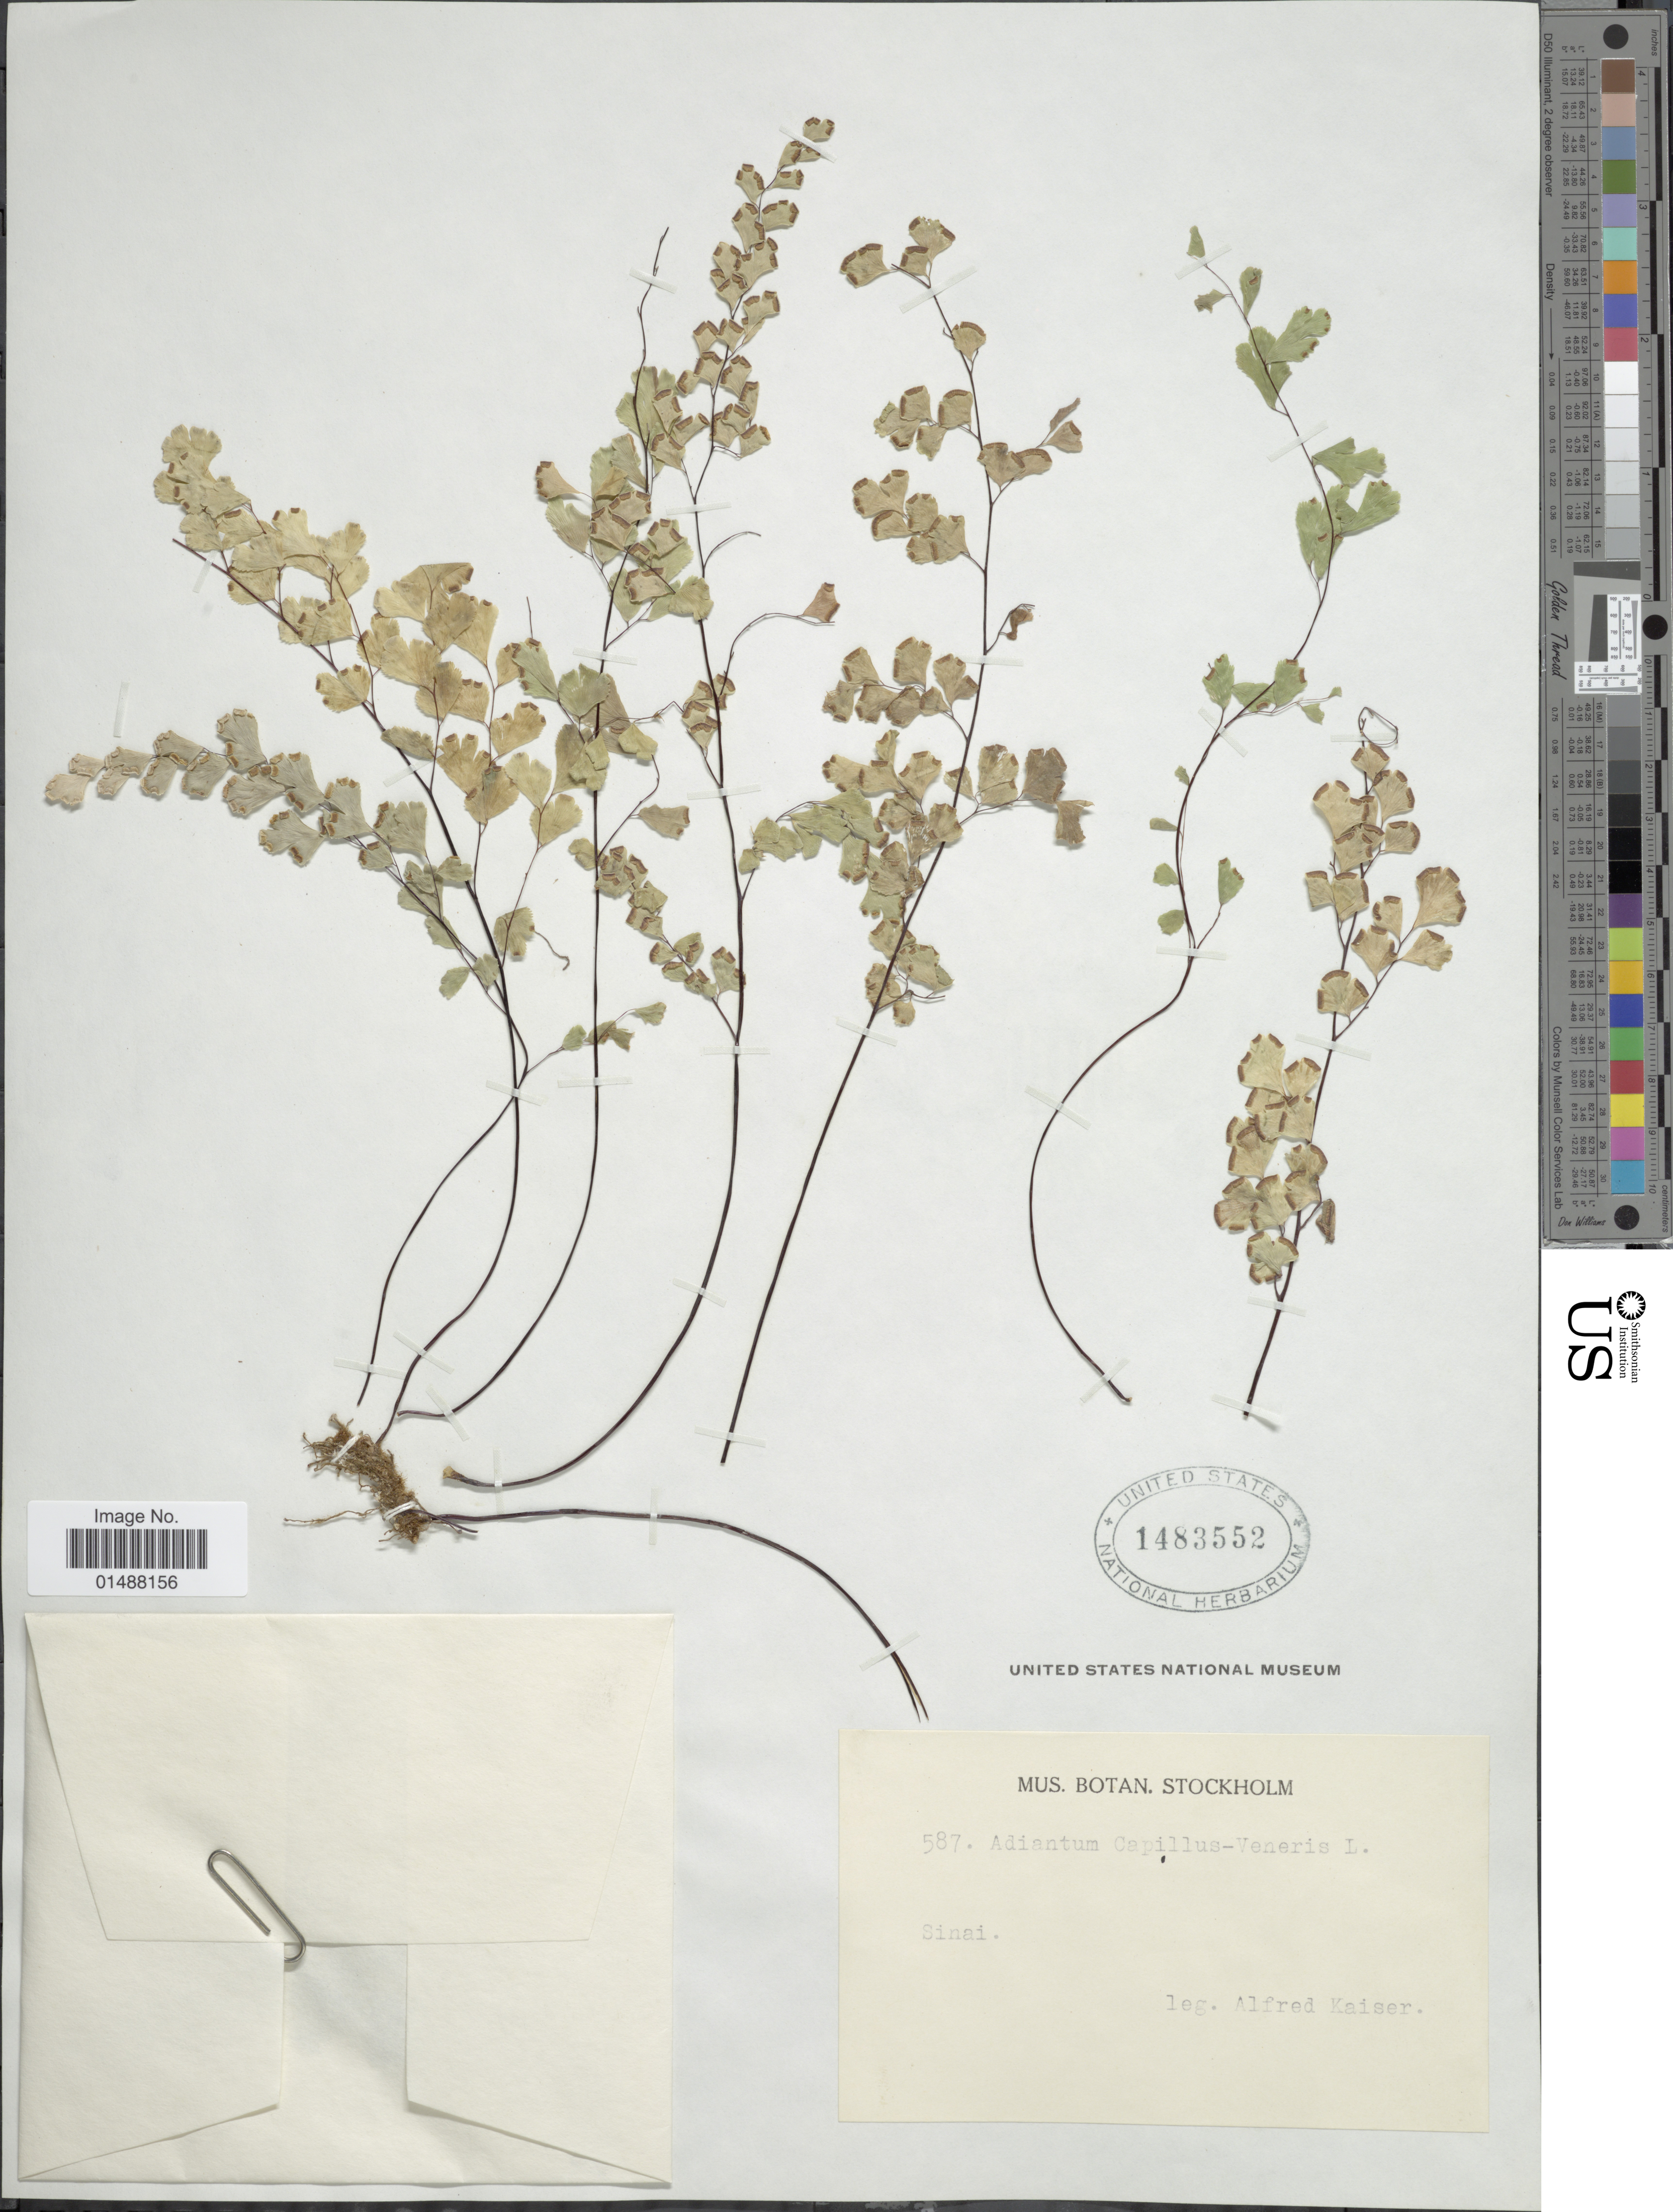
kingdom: Plantae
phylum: Tracheophyta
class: Polypodiopsida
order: Polypodiales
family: Pteridaceae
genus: Adiantum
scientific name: Adiantum capillus-veneris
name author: L.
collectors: A. Kaiser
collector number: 587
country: Egypt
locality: Sinai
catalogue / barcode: US 1483552